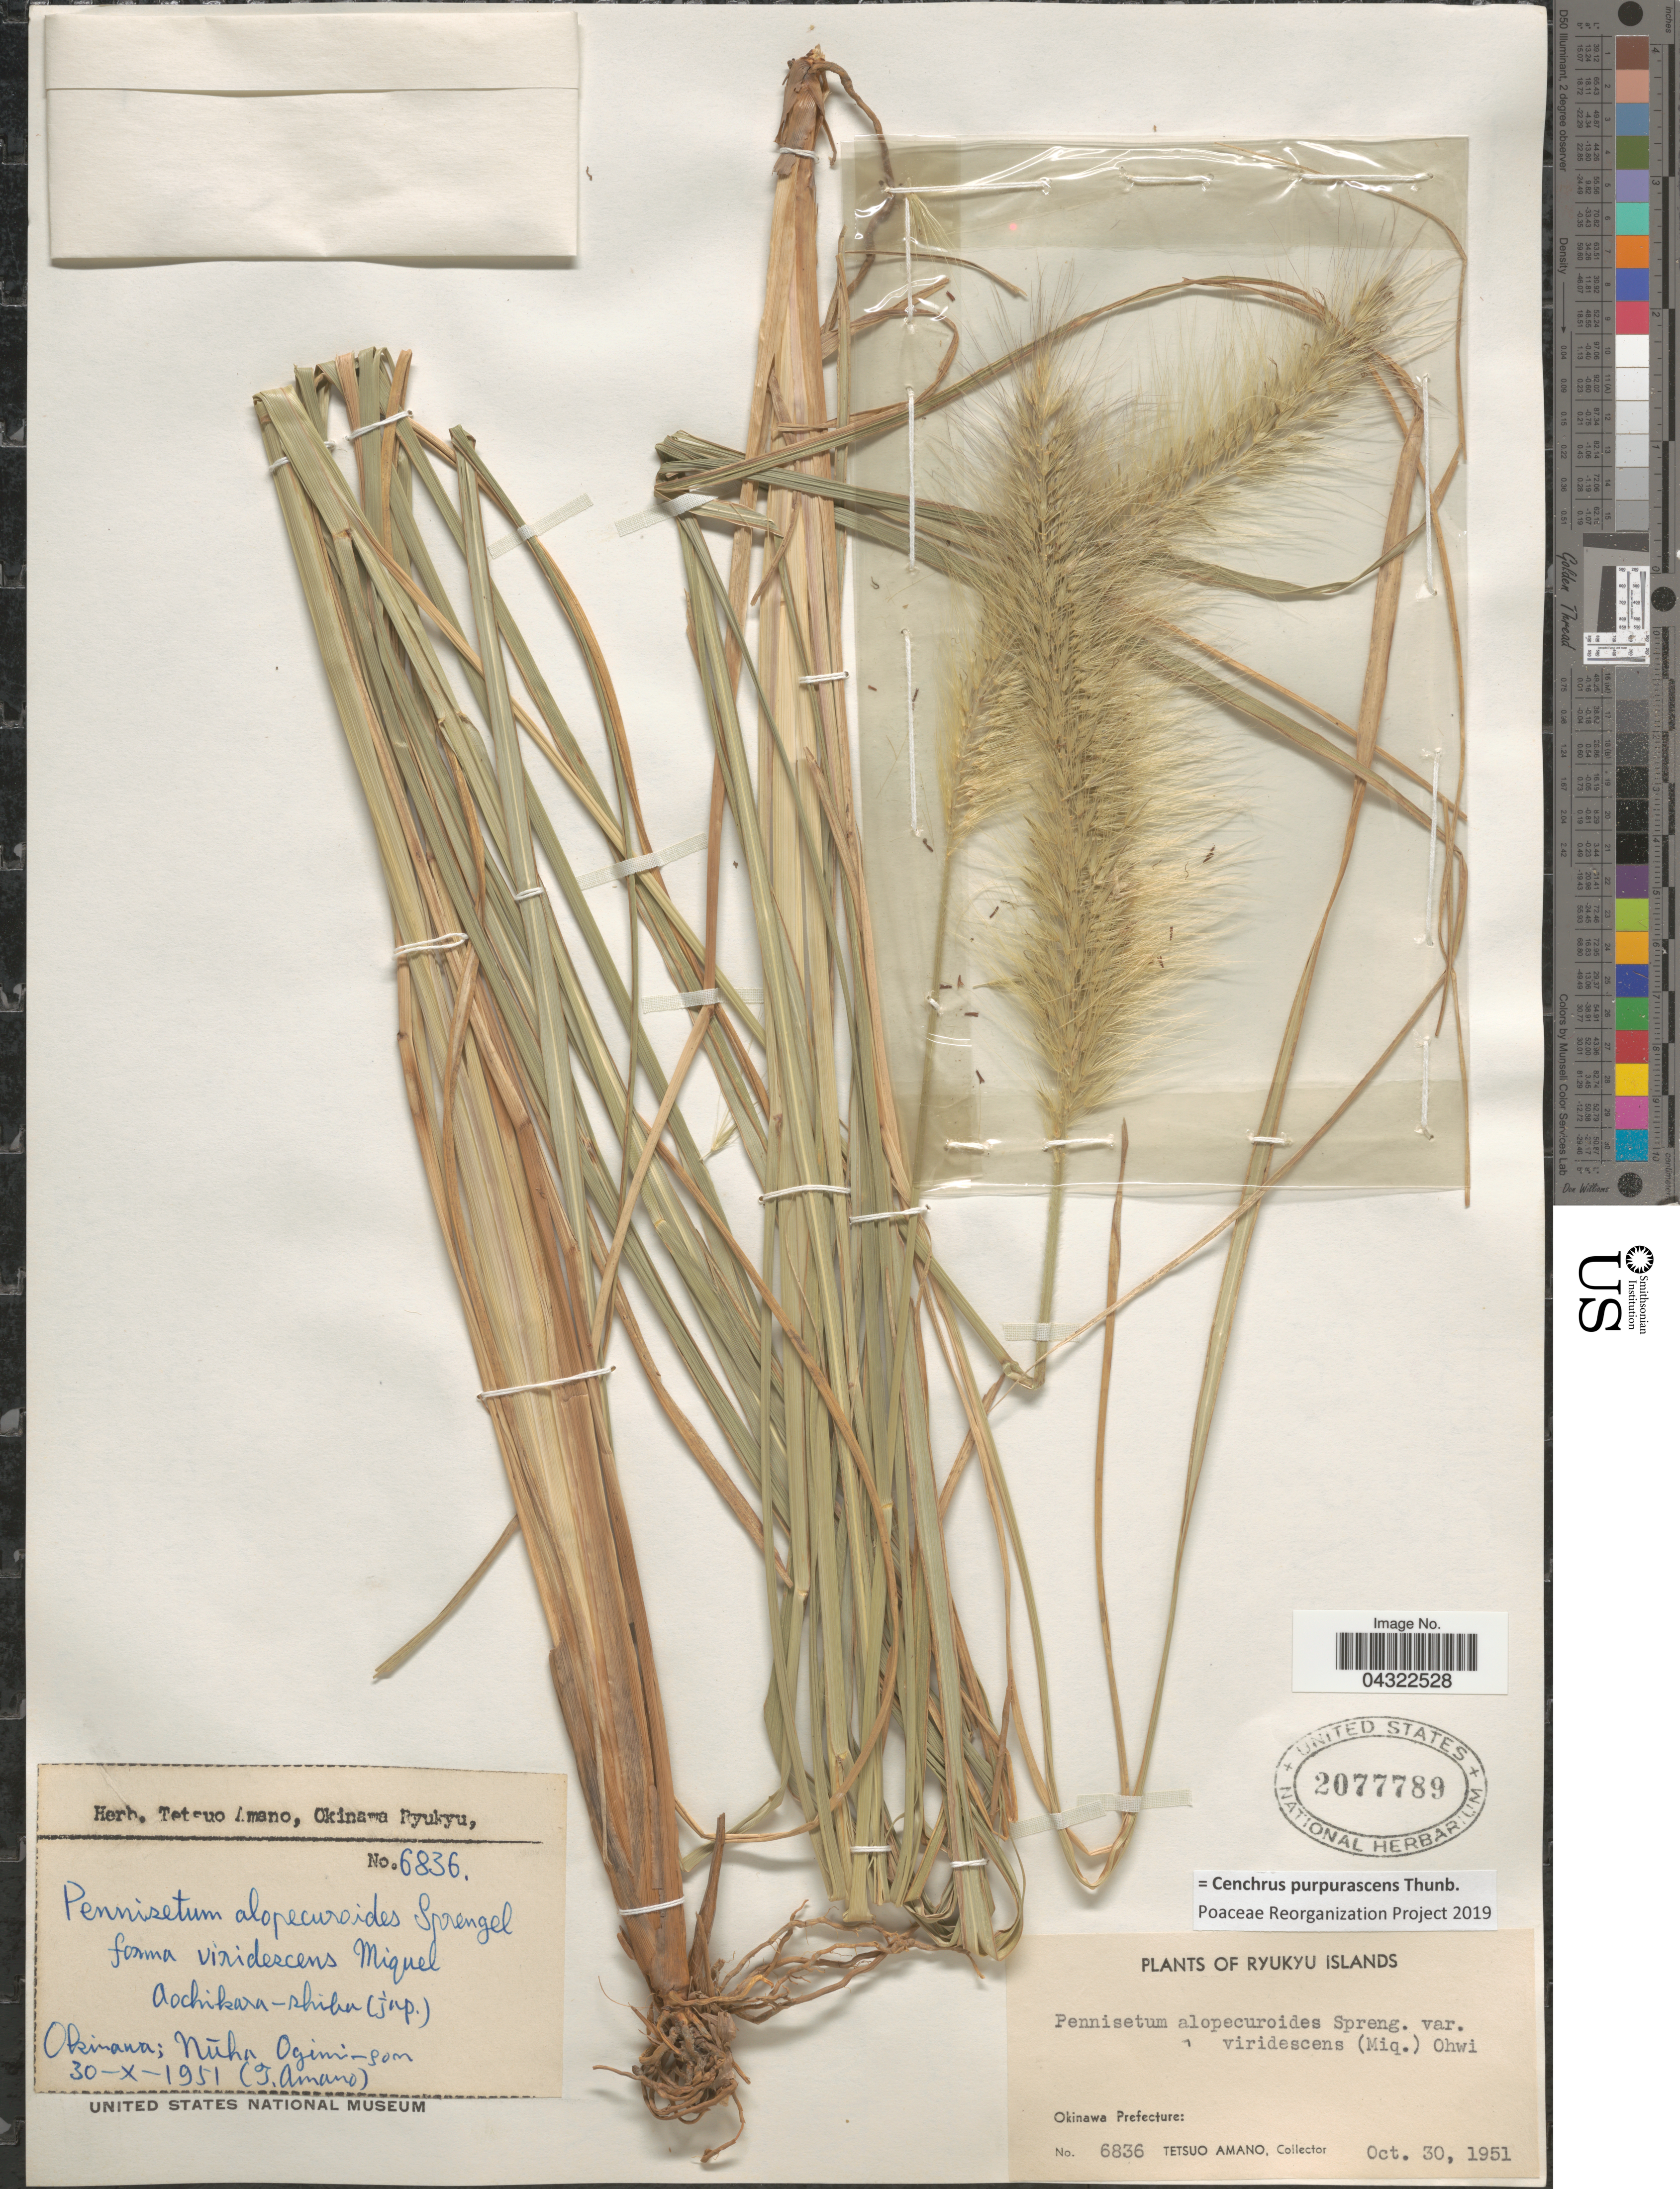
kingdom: Plantae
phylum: Tracheophyta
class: Liliopsida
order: Poales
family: Poaceae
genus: Cenchrus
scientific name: Cenchrus purpurascens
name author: Thunb.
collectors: T. Amano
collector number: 6836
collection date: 1951-10-30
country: Japan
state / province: Okinawa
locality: Ryukyu Islands. Okinawa Prefecture. Aochikasa-shiba (jap.). Okinawa; Nüha Ogini-san.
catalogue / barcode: US 2077789